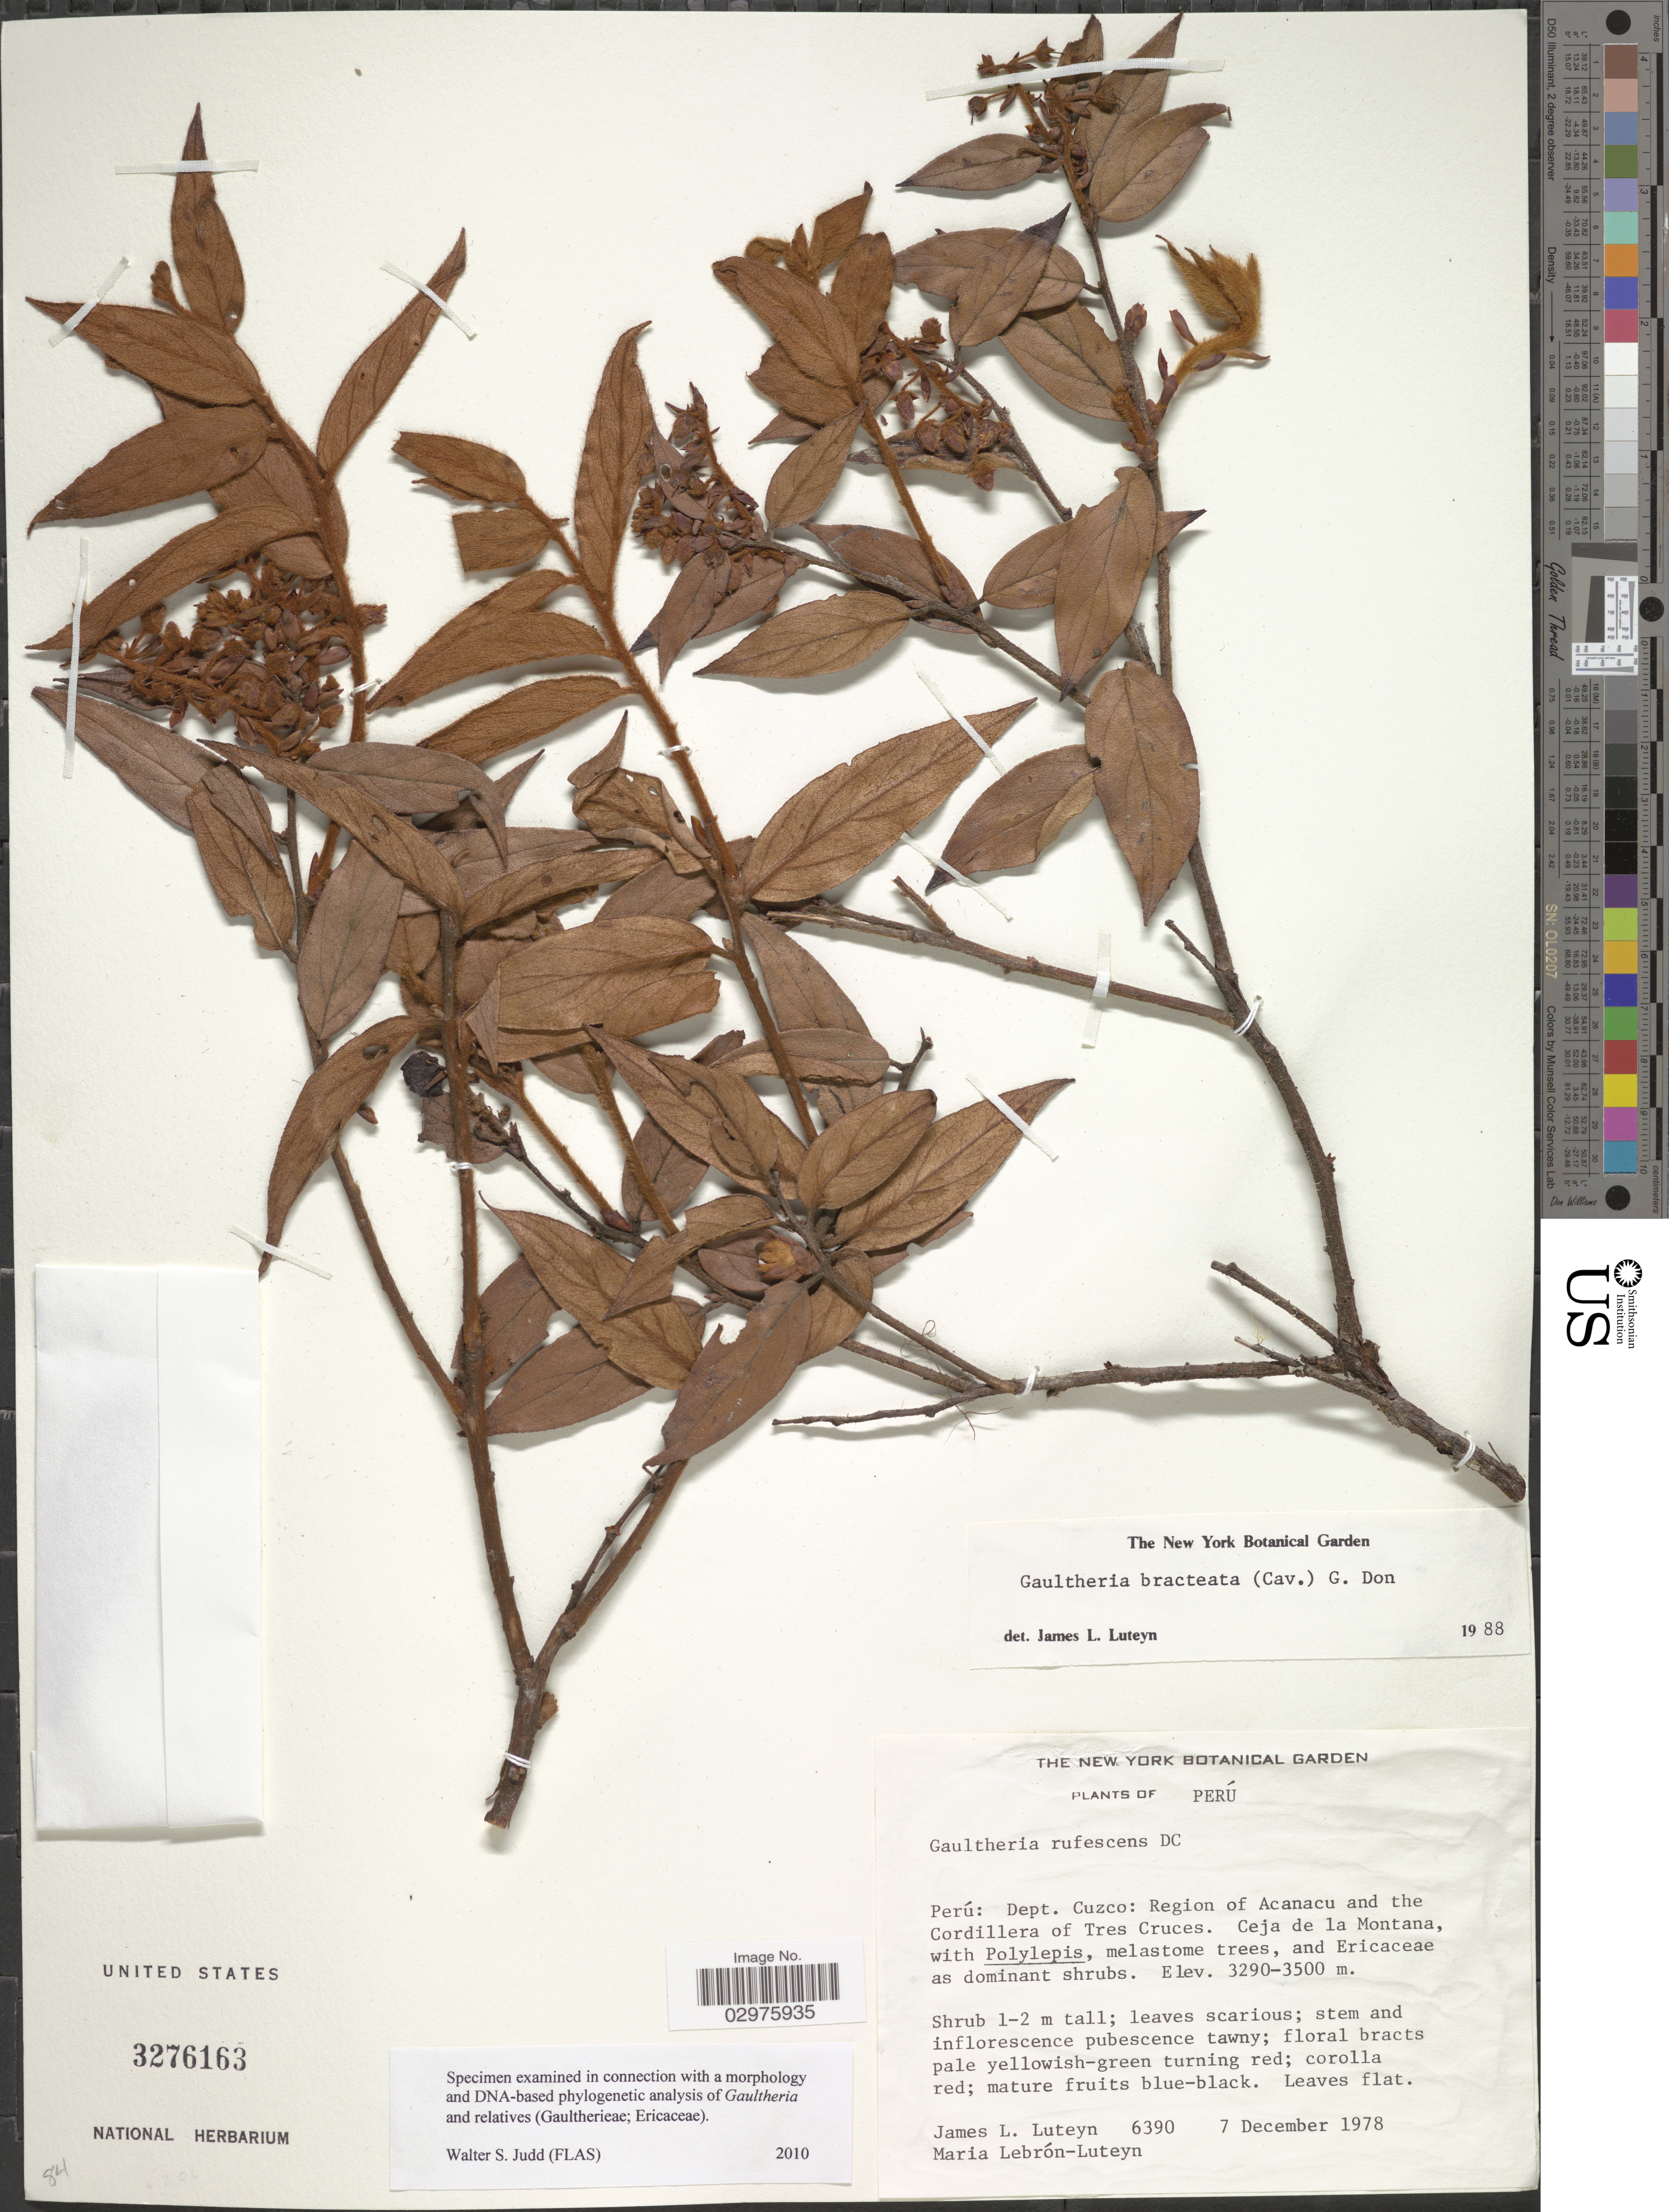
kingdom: Plantae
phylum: Tracheophyta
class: Magnoliopsida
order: Ericales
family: Ericaceae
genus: Gaultheria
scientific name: Gaultheria bracteata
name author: (Cav.) G. Don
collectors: J. L. Luteyn & M. L. Lebrón-Luteyn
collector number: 6390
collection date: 1978-12-07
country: Peru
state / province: Cusco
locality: Dept. Cuzco: Region of Acanacu and the Cordillera of Tres Cruces. Ceja de la Montana.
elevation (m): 3290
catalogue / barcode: US 3276163